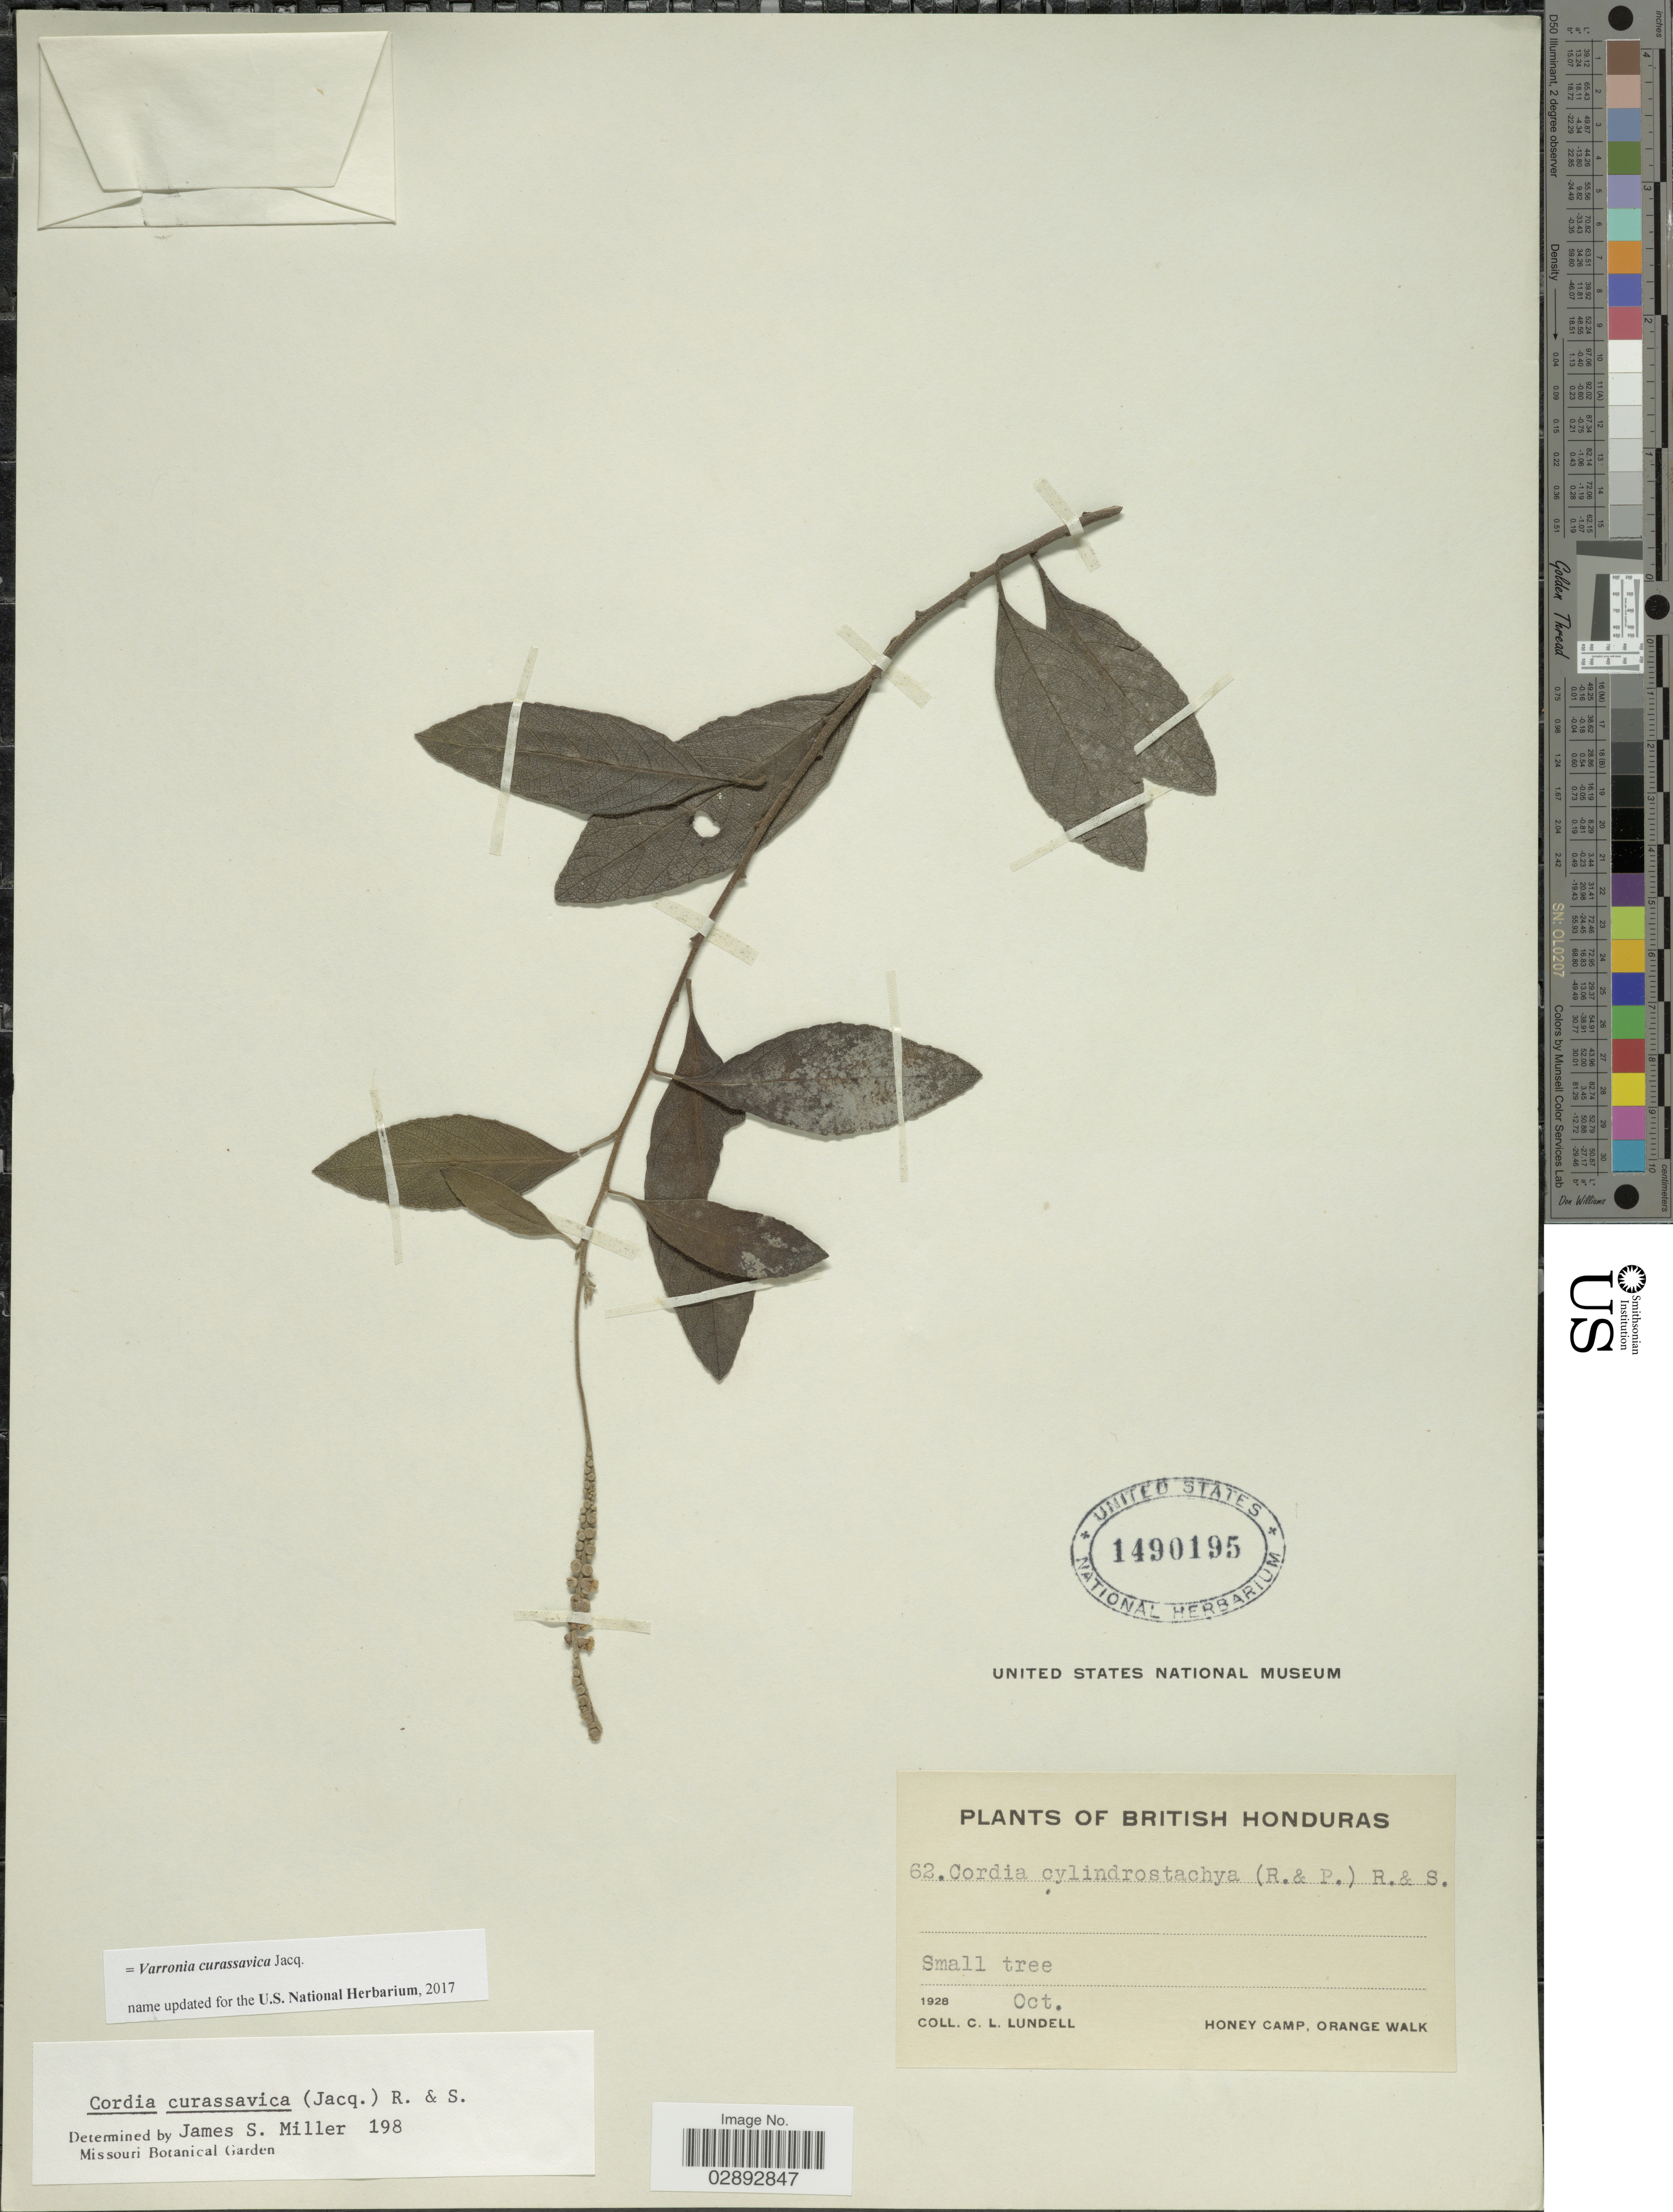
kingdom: Plantae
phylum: Tracheophyta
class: Magnoliopsida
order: Boraginales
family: Cordiaceae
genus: Varronia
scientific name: Varronia curassavica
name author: Jacq.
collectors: C. L. Lundell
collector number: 62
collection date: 1928-10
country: Belize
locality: British Honduras. Honey Camp, Orange Walk.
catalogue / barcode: US 1490195